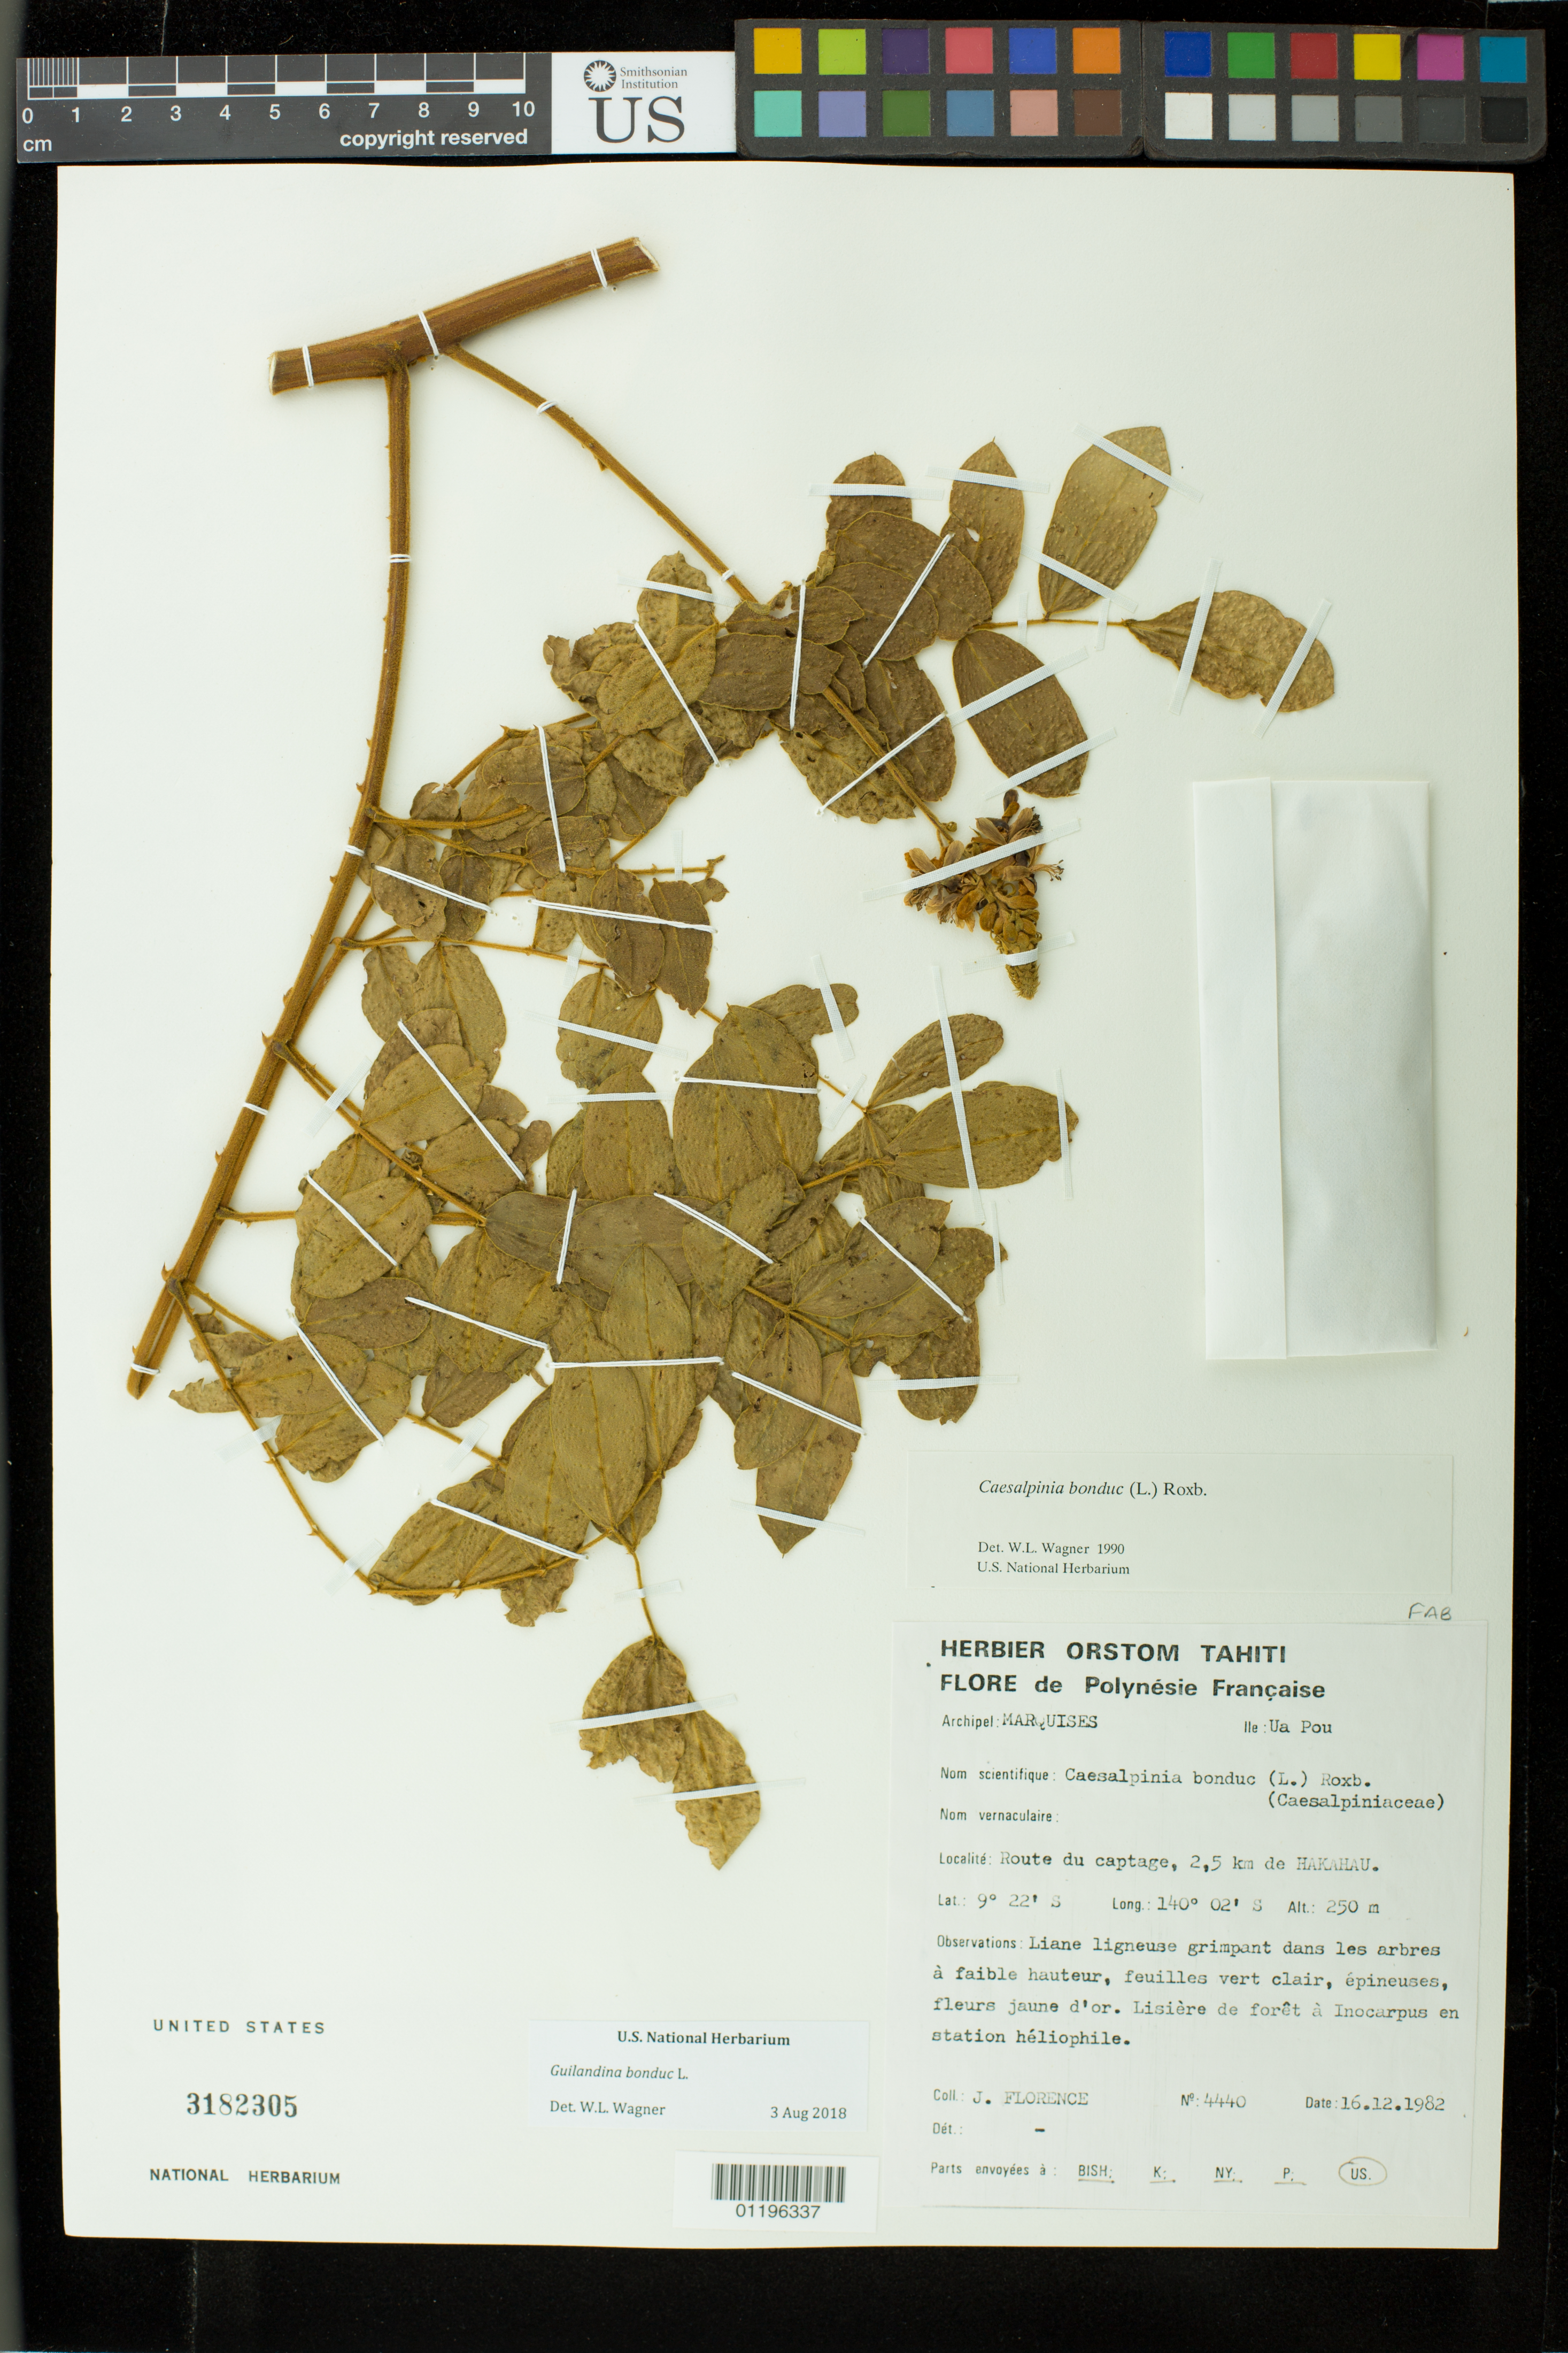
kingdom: Plantae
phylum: Tracheophyta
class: Magnoliopsida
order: Fabales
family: Fabaceae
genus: Guilandina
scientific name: Guilandina bonduc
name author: L.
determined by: Wagner, W. L., (BOT), Smithsonian Institution - National Museum of Natural History (UNITED STATES)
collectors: J. Florence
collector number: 4440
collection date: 1982-12-16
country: French Polynesia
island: Ua Pou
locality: Route du captage, 2.5 km de Hakahau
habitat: Lisière de forêt à Inocarpus en station héliophile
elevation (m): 250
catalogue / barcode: US 3182305